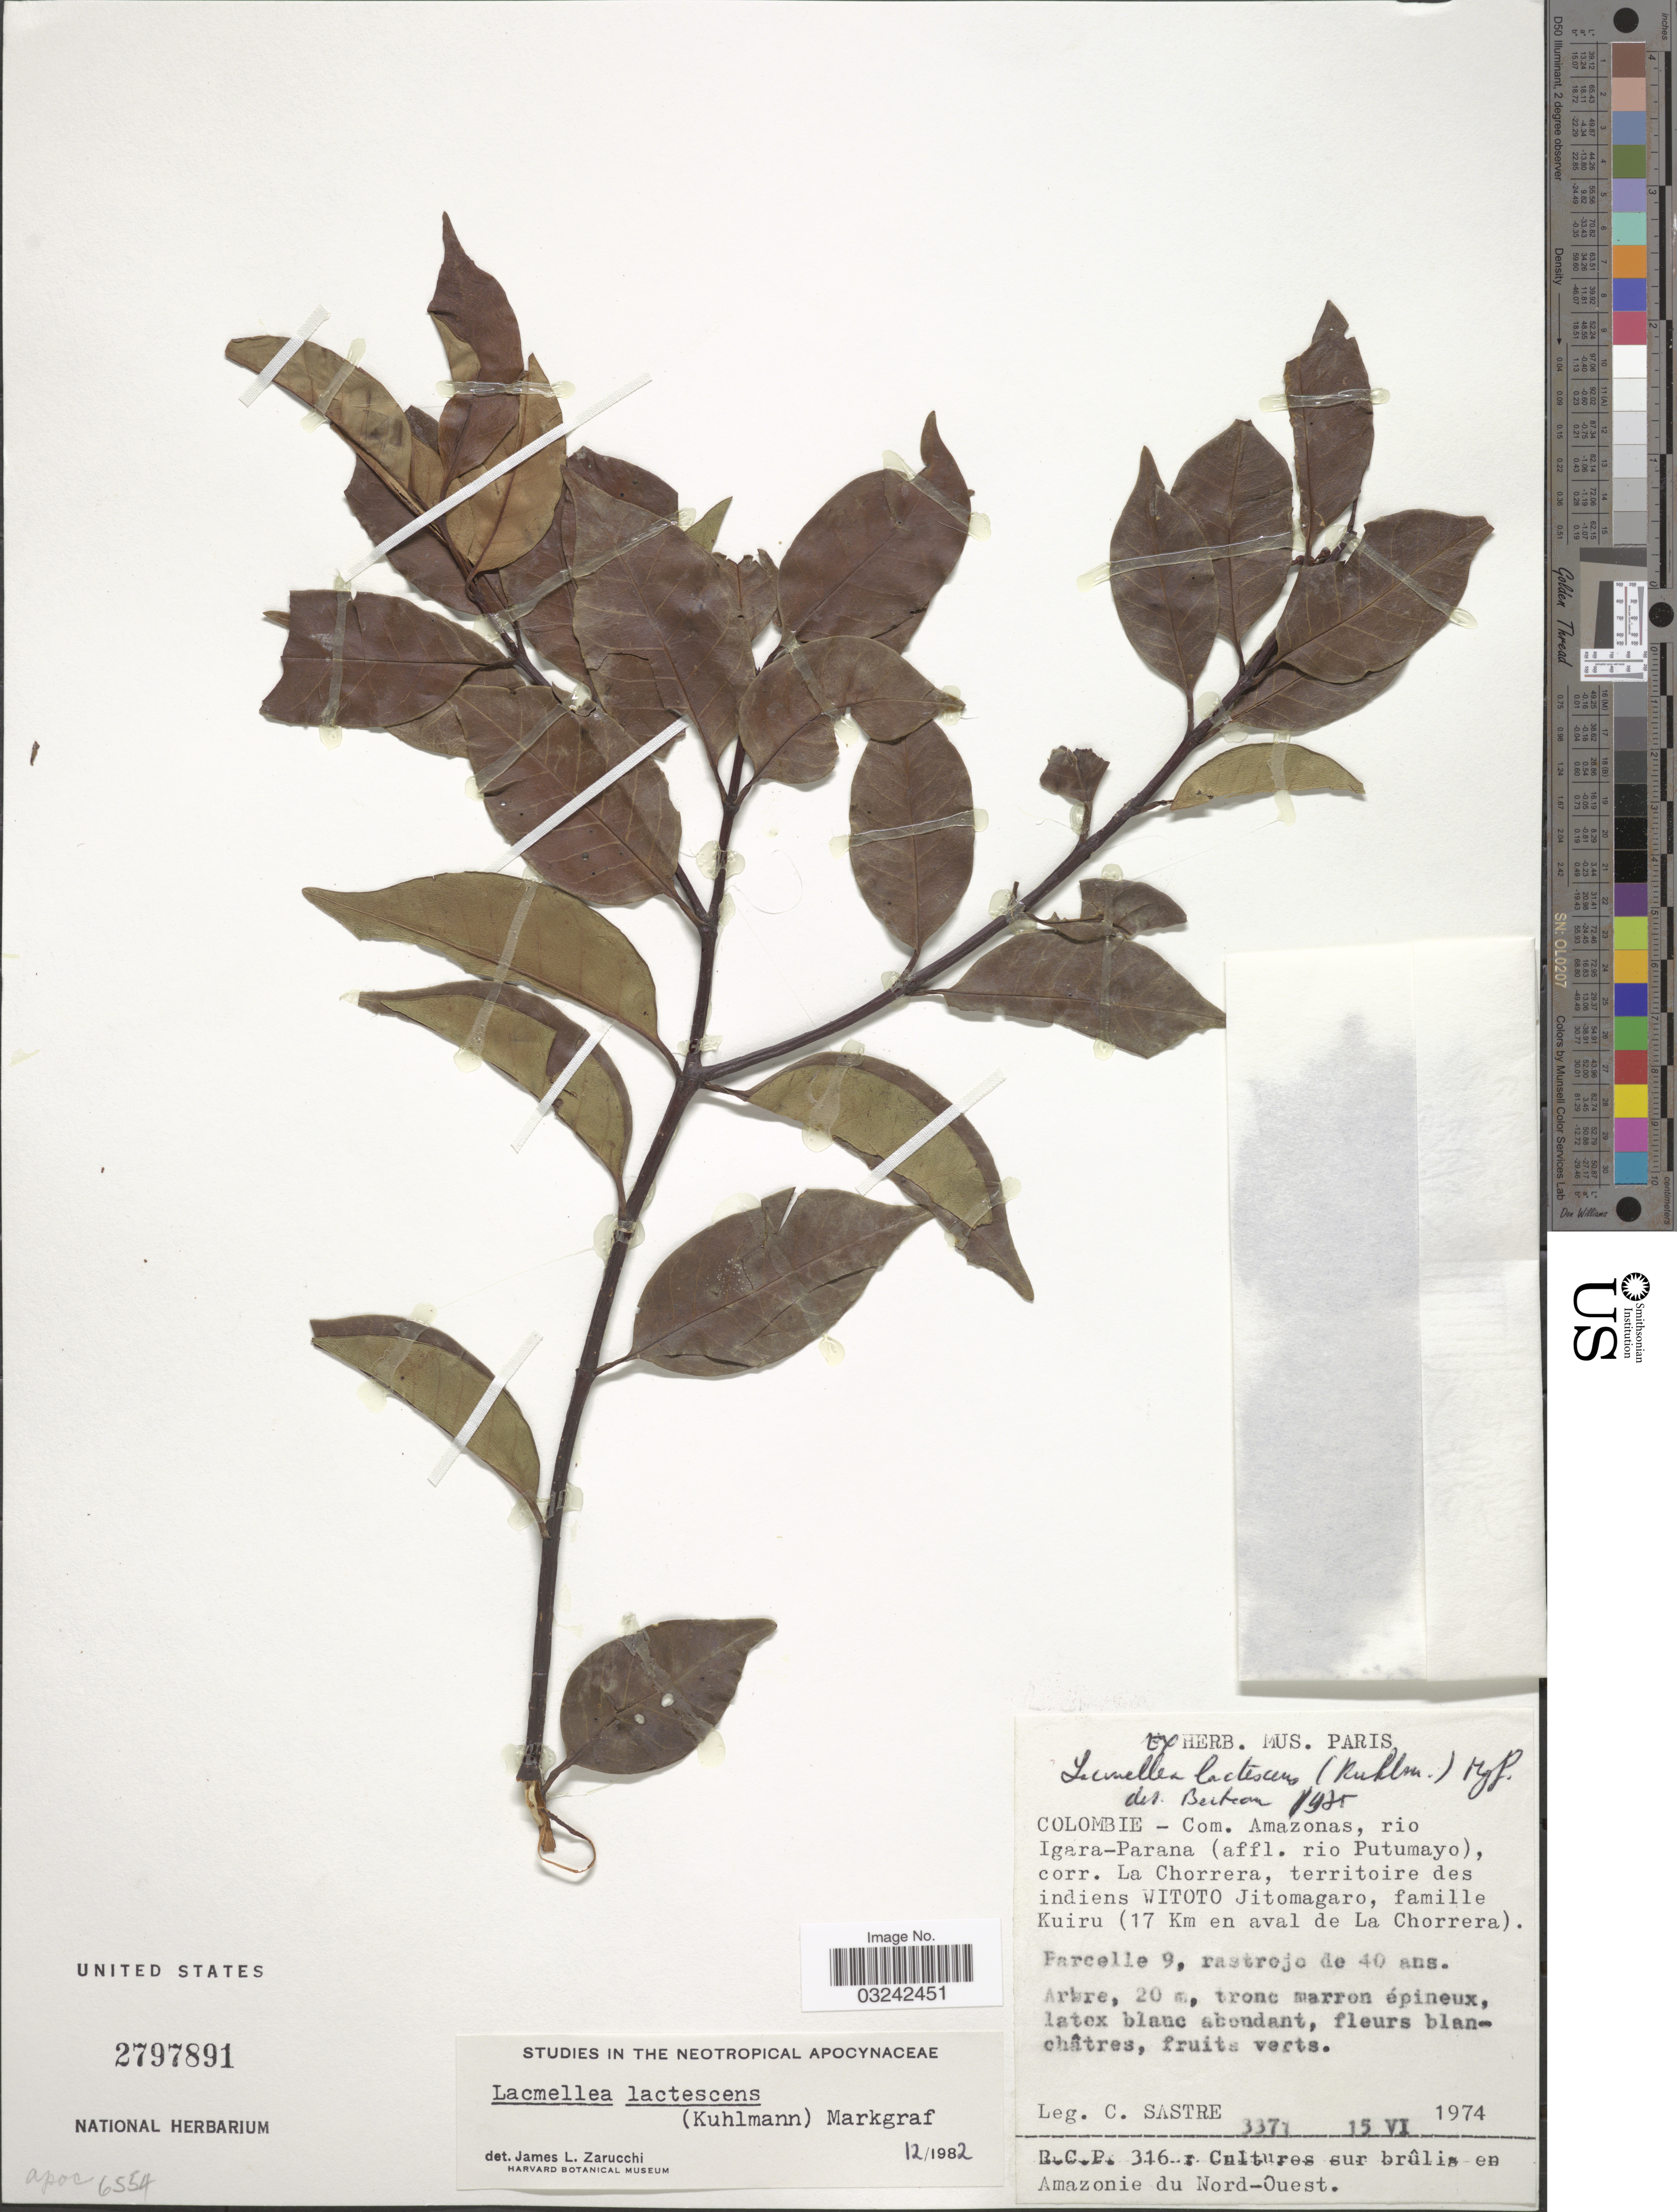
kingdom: Plantae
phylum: Tracheophyta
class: Magnoliopsida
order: Gentianales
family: Apocynaceae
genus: Lacmellea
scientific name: Lacmellea lactescens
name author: (Kuhlm.) Markgr.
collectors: C. Sastre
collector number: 3371*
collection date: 1974-06-15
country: Colombia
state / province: Amazônas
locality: Com. Amazonas, rio Igara-Parana (affl. rio Putumayo), corr. La Chorrera, territoire des indiens Witoto Jitomagaro, famille Kuiru (17 Km en aval de La Chorrera).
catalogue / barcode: US 2797891